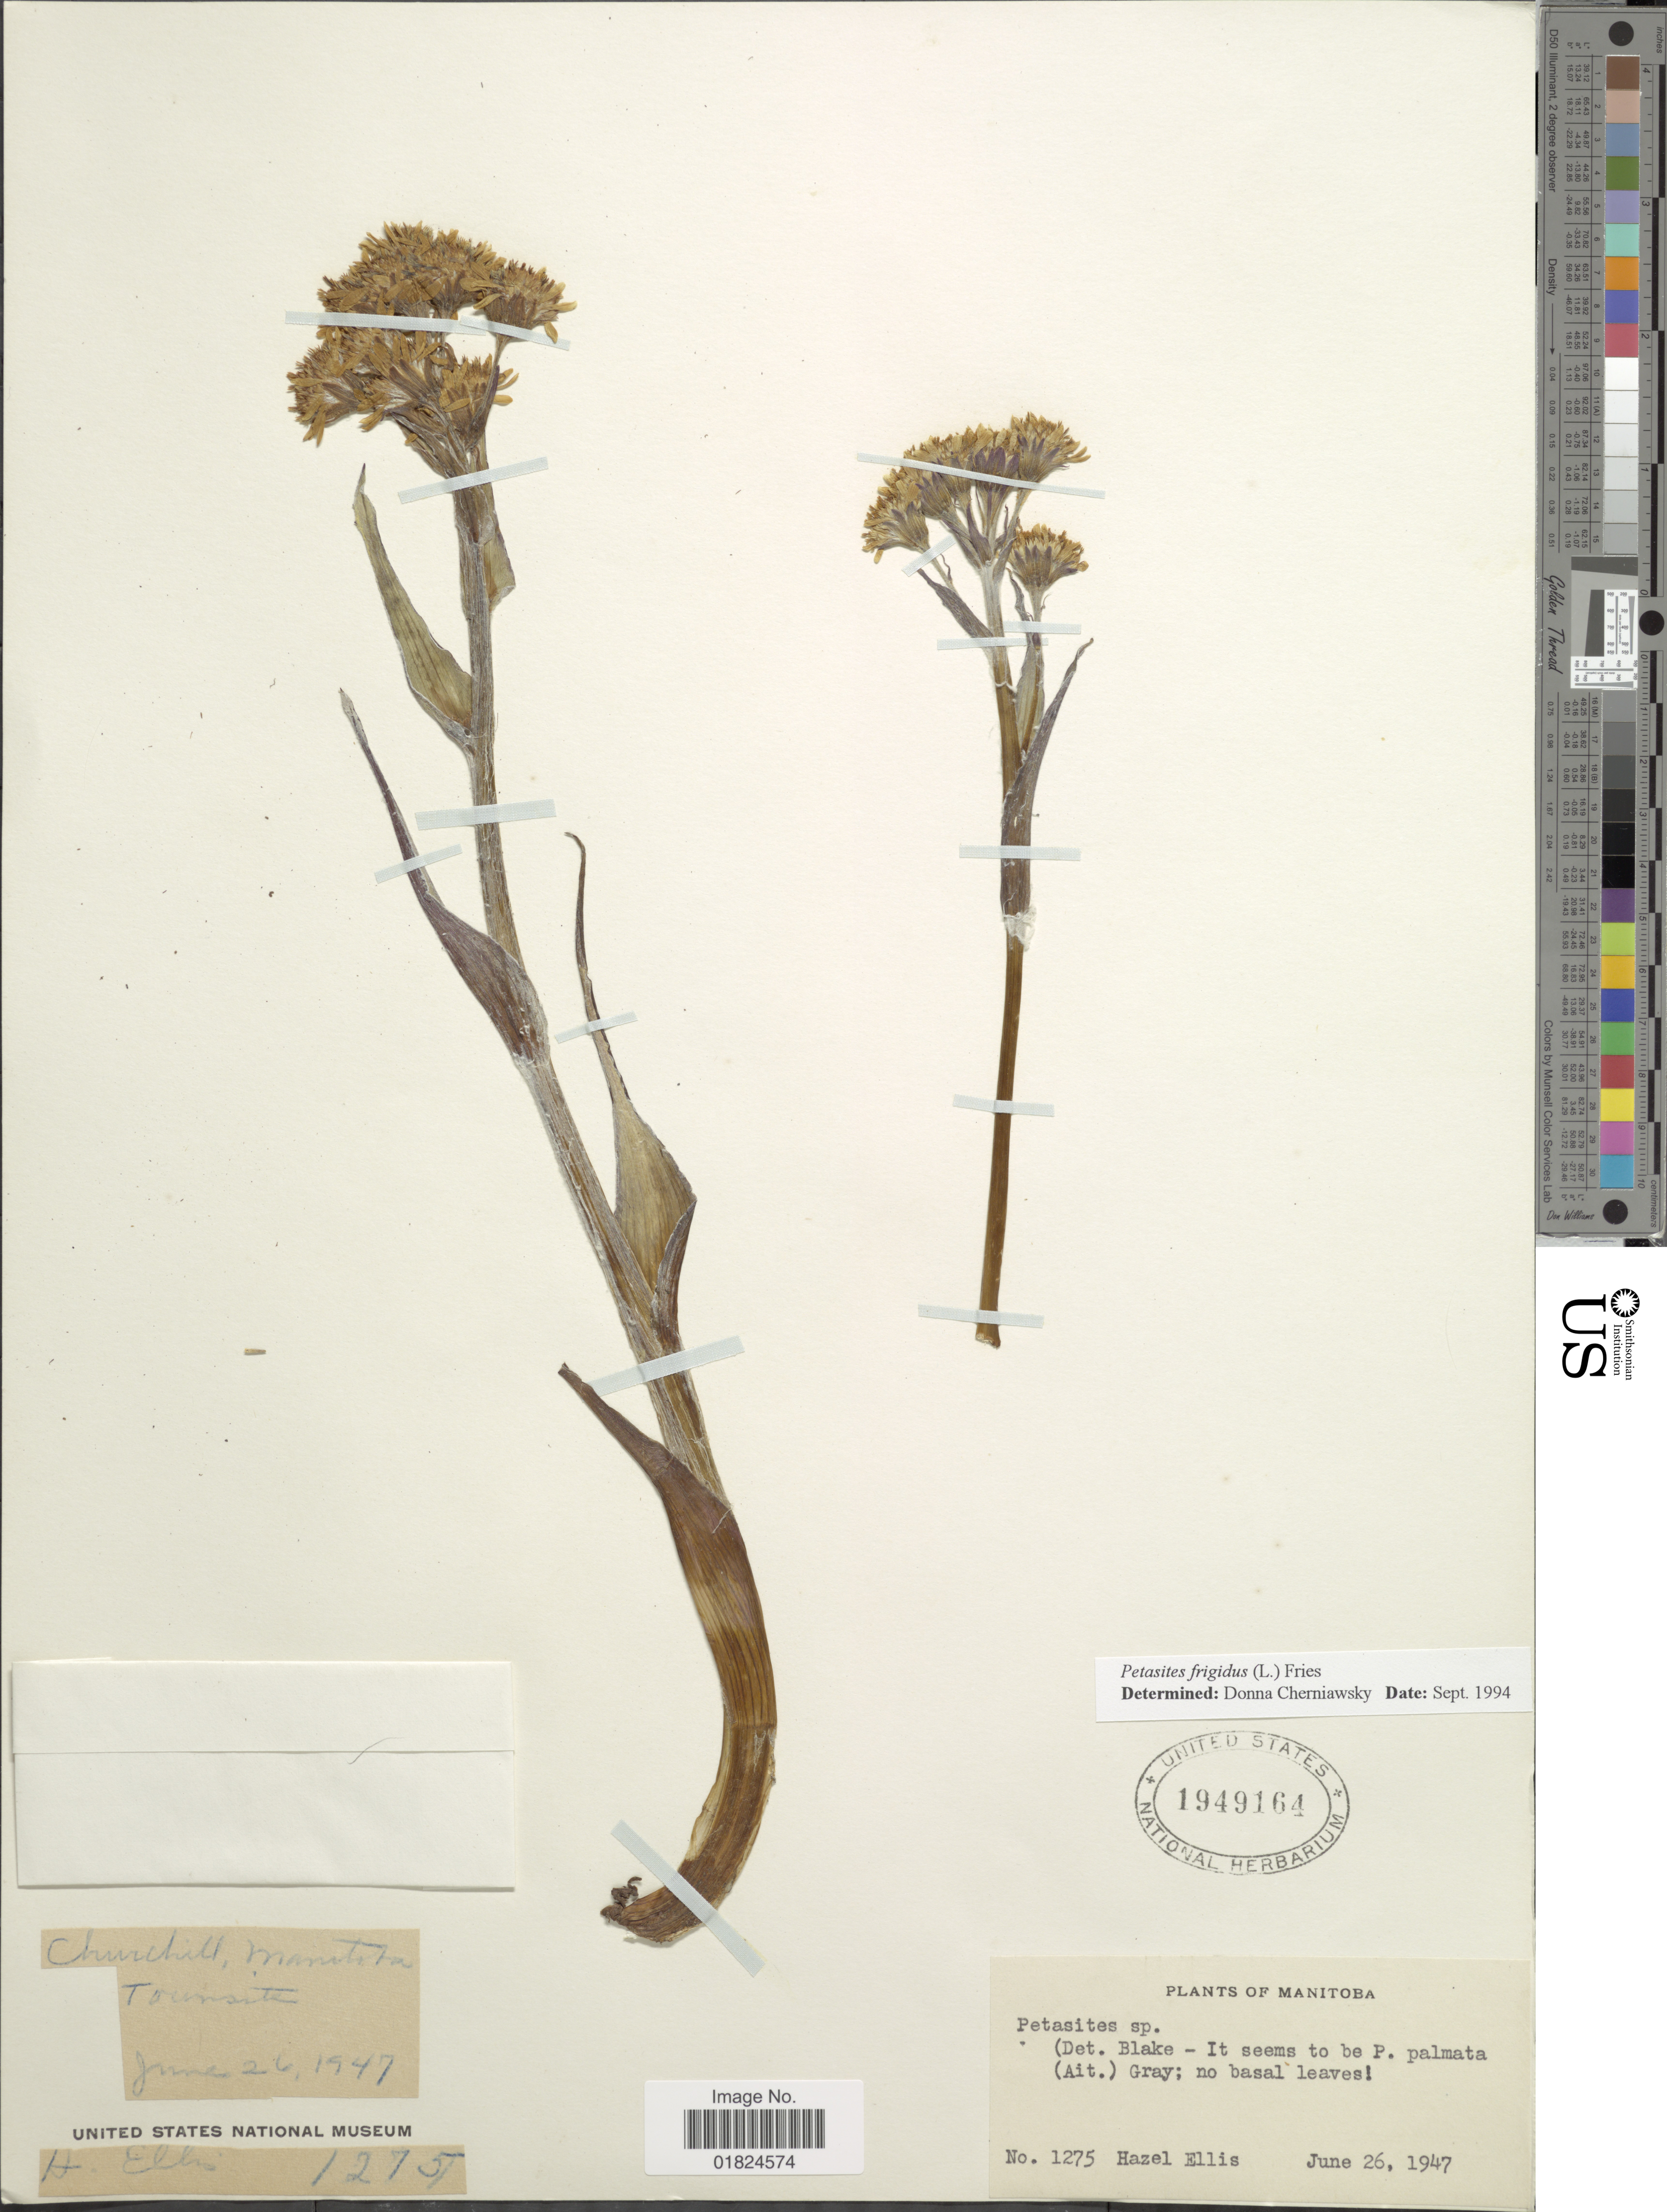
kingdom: Plantae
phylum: Tracheophyta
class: Magnoliopsida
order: Asterales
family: Asteraceae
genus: Petasites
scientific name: Petasites frigidus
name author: (L.) Fr.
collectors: H. Ellis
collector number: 1275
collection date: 1947-06-26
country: Canada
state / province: Manitoba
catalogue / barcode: US 1949164